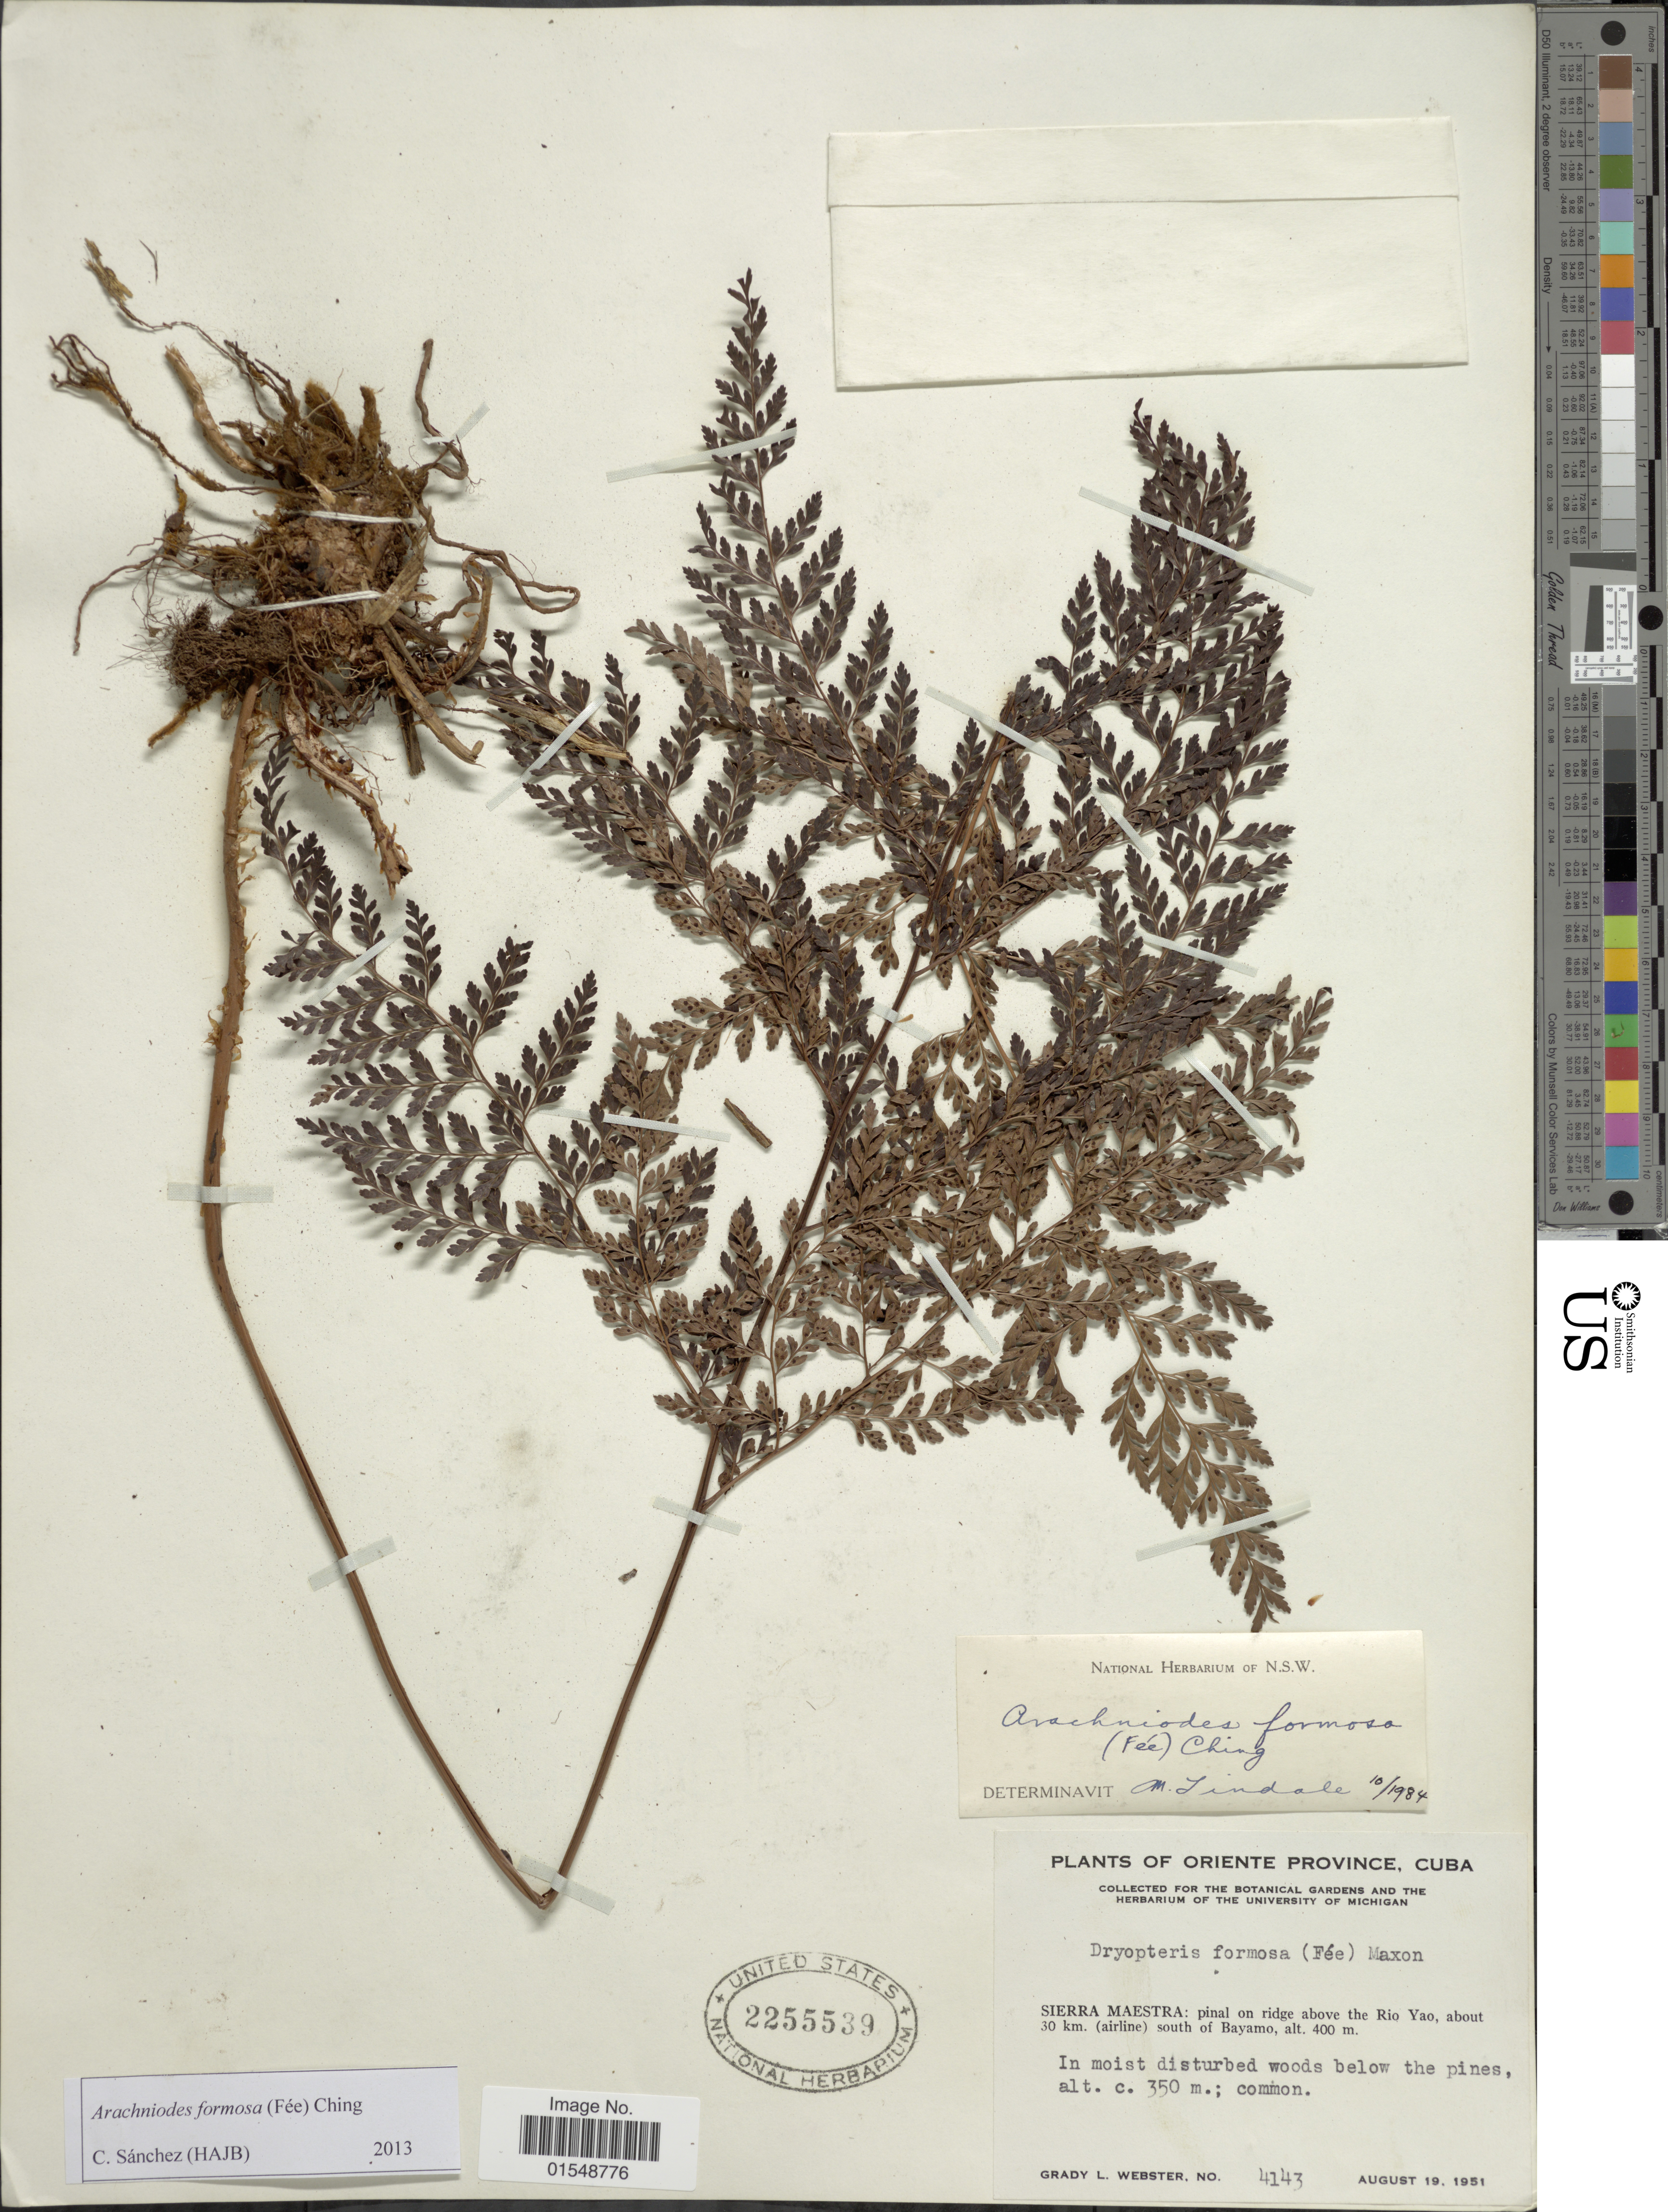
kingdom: Plantae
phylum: Tracheophyta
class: Polypodiopsida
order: Polypodiales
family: Dryopteridaceae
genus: Arachniodes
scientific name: Arachniodes formosa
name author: (Fée) Ching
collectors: G. L. Webster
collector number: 4143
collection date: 1951-08-19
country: Cuba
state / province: Oriente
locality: Oriente Province, Sierra Maestra: pinal on ridge above the Rio Yao, about 30 km. (airline) south of Bayamo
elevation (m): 350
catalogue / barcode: US 2255539